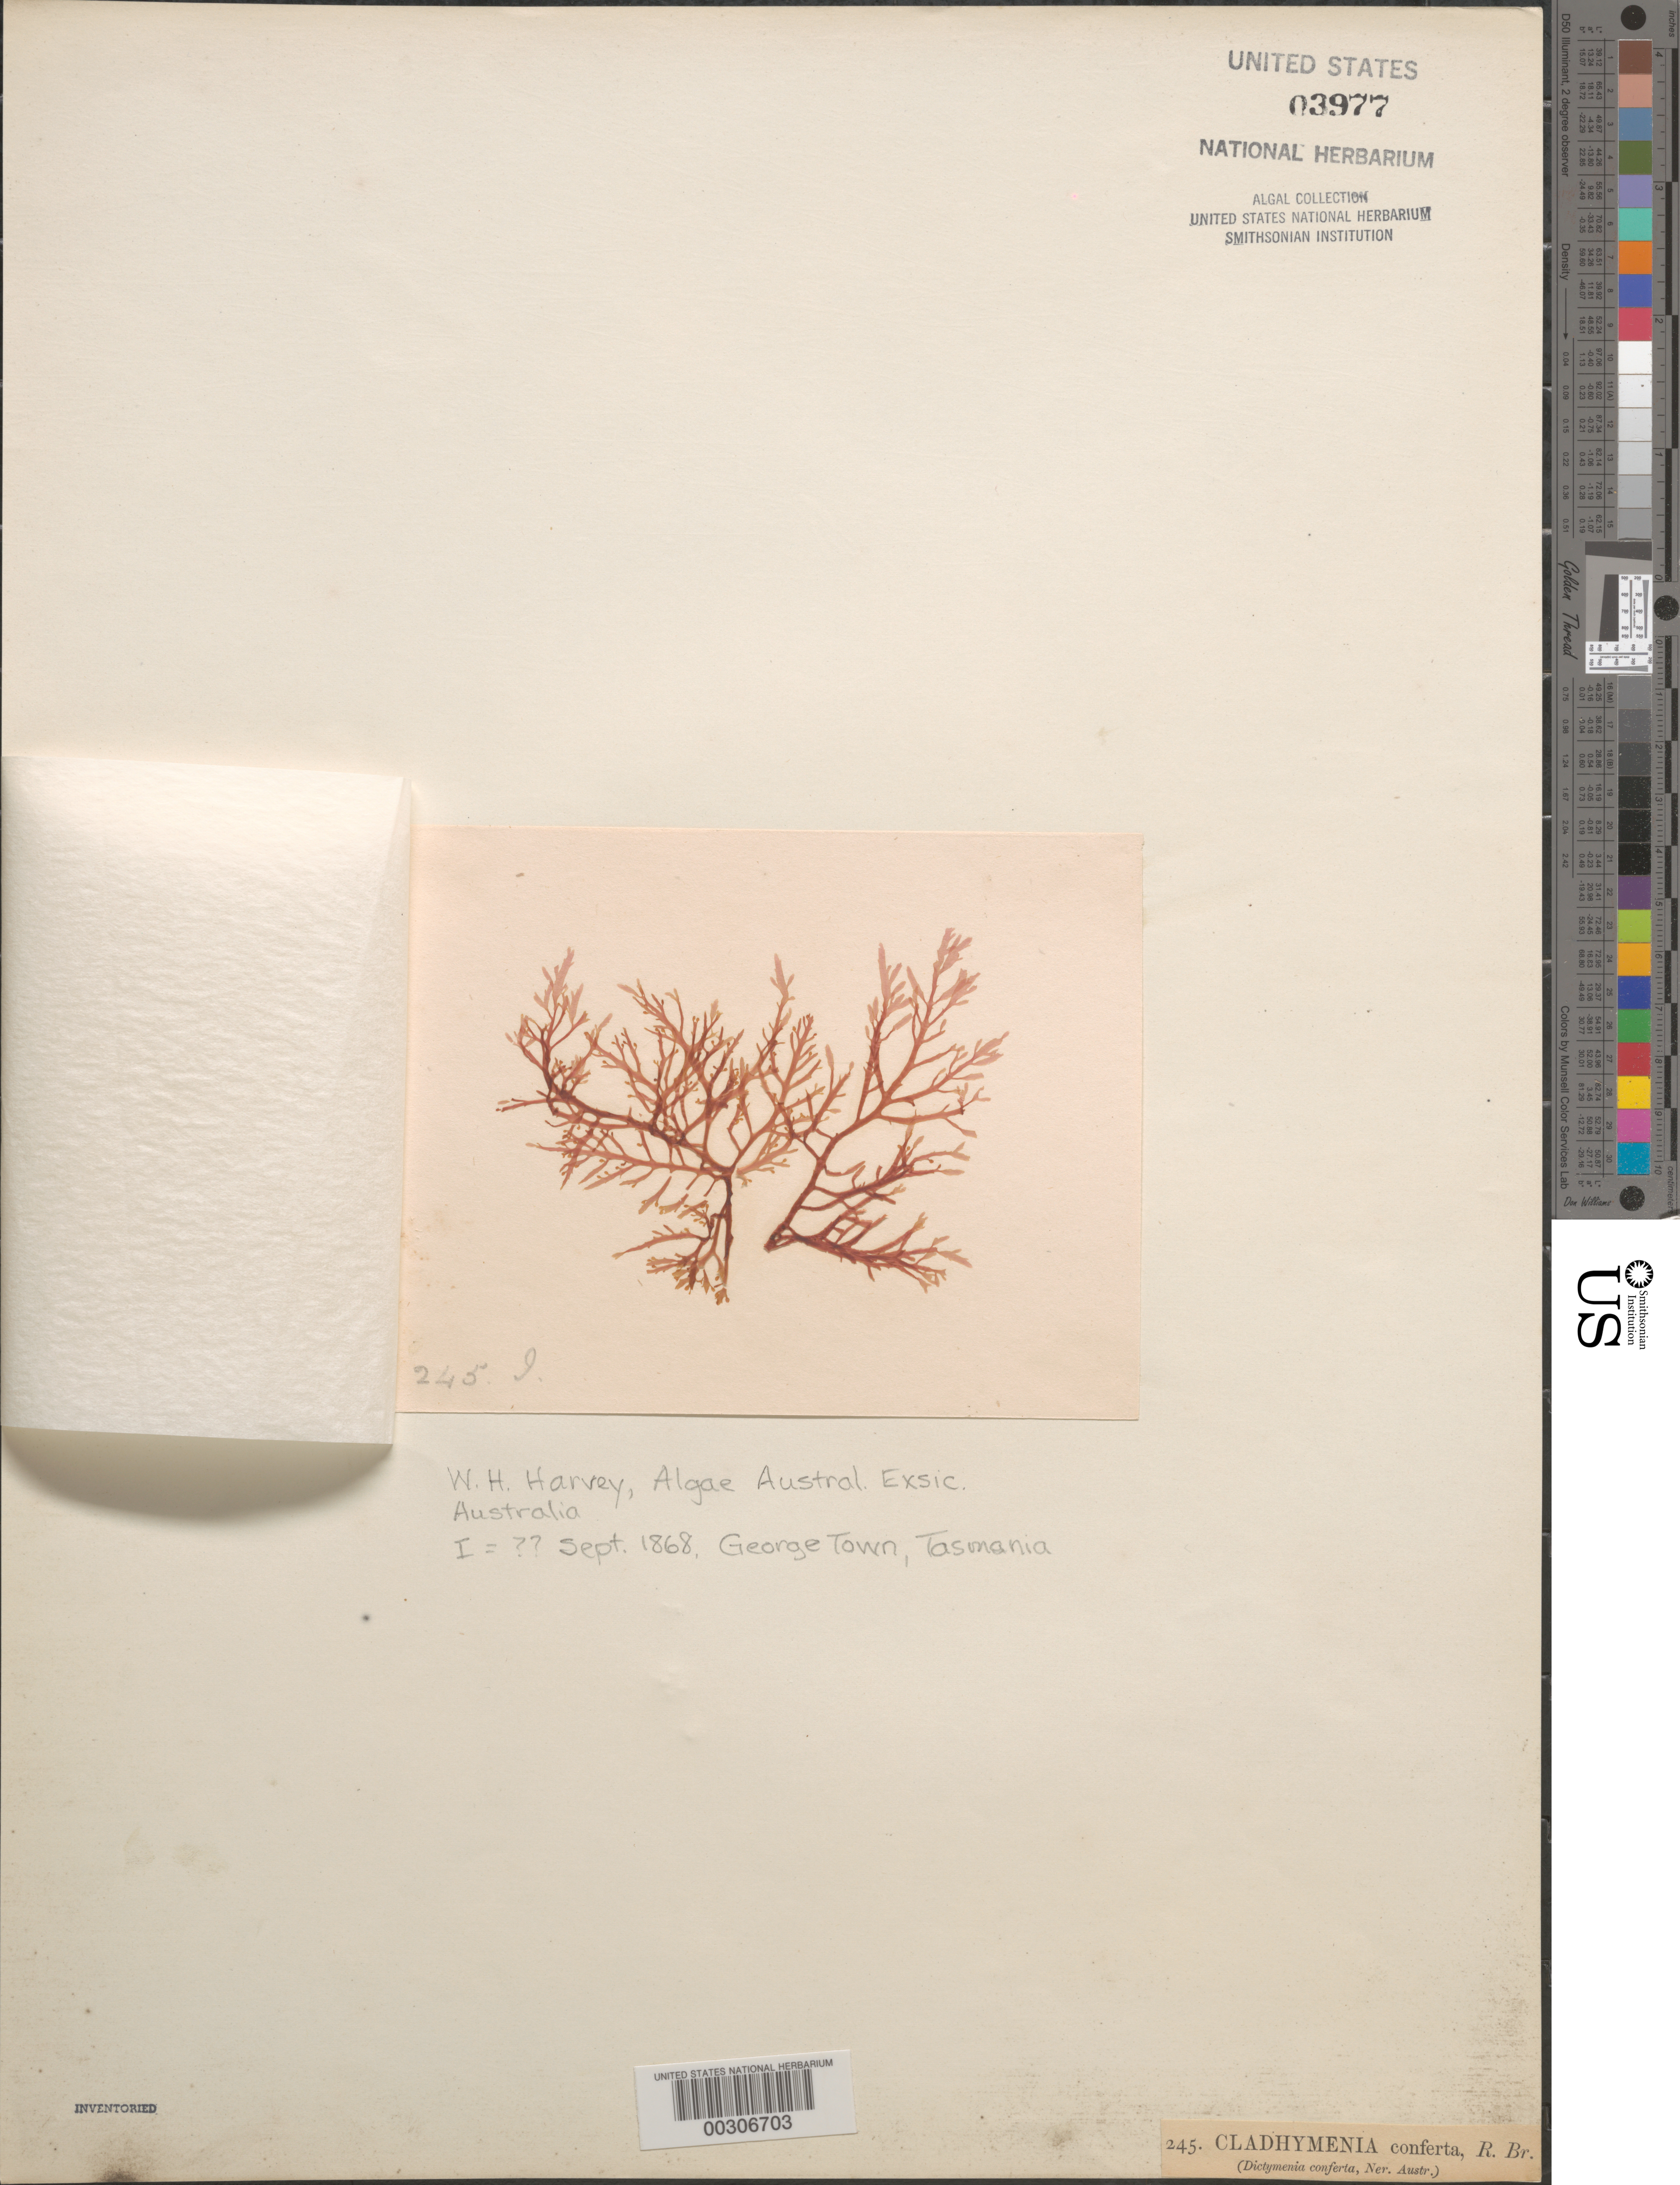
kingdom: Plantae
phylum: Rhodophyta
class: Florideophyceae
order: Bonnemaisoniales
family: Bonnemaisoniaceae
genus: Leptophyllis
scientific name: Leptophyllis conferta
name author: (R.Brown ex D. Turner) J. Agardh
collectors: W. Harvey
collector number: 245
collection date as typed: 1854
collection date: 1854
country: Australia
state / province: Tasmania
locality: George Town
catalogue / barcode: US 3977